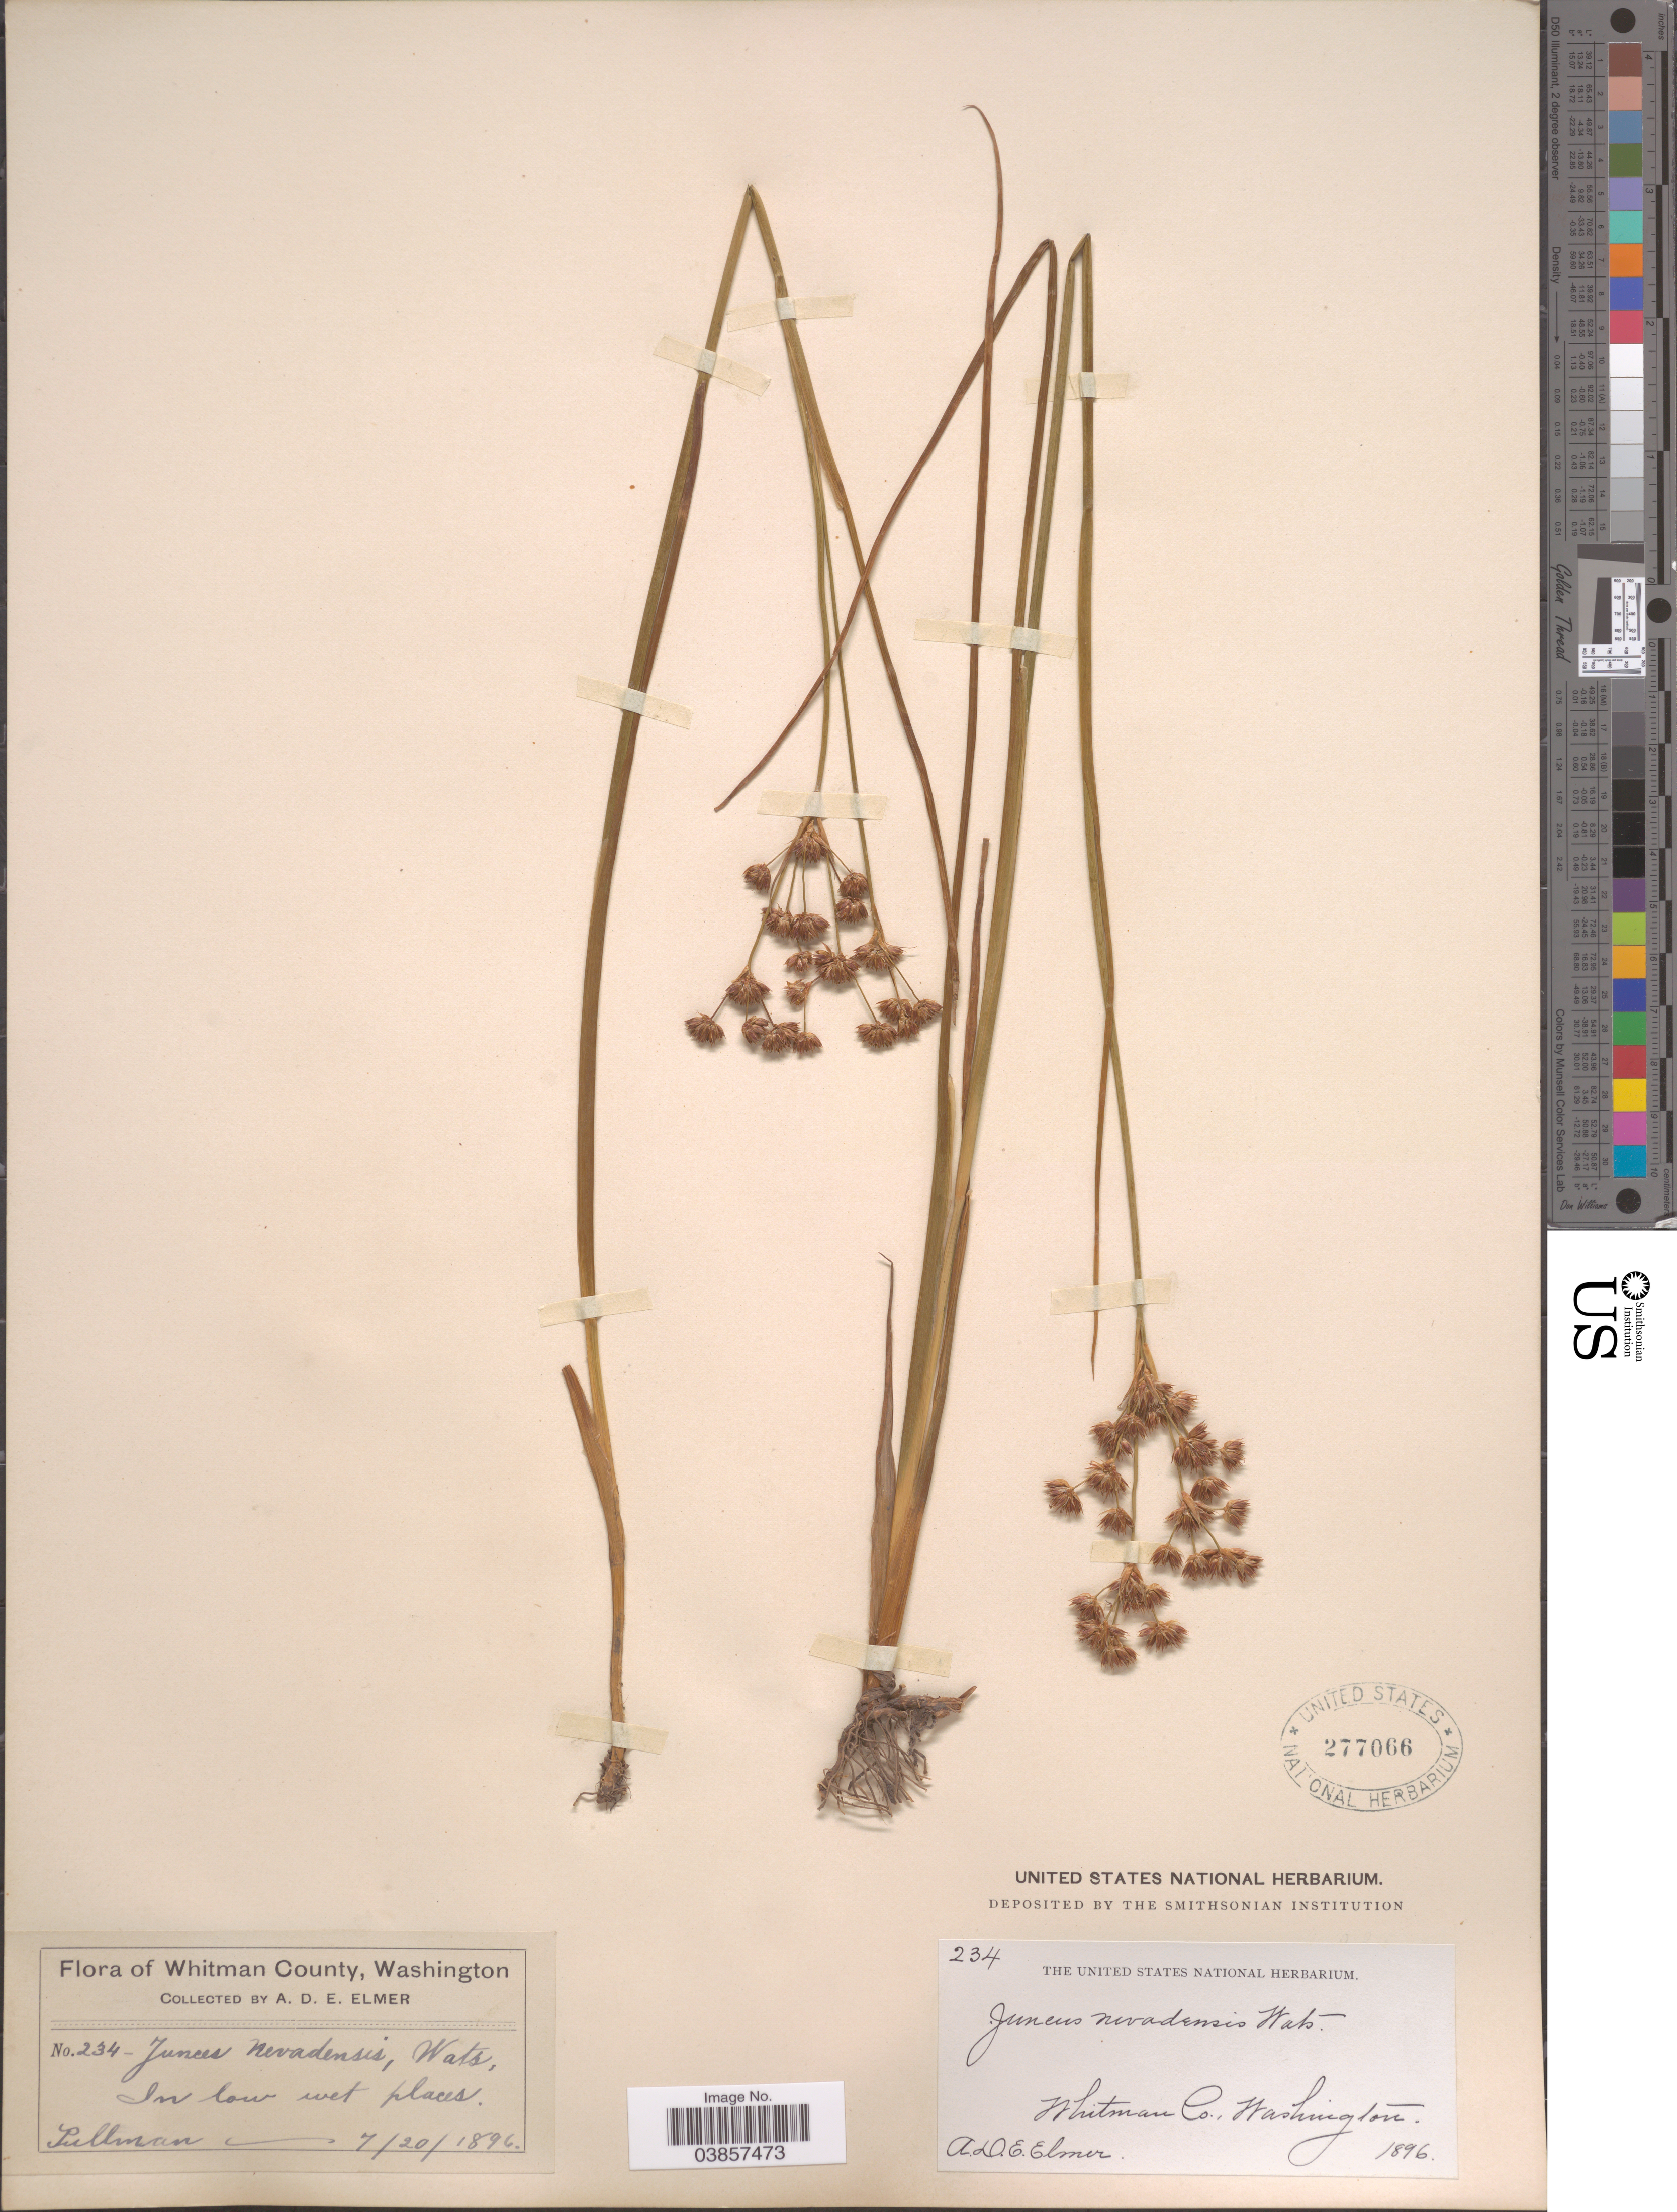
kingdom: Plantae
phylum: Tracheophyta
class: Liliopsida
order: Poales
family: Juncaceae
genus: Juncus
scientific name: Juncus suksdorfii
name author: Rydb.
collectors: A. D. E. Elmer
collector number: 234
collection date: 1896-07-20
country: United States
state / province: Washington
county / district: Whitman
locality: Whitman County. Pullman.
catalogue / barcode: US 277066